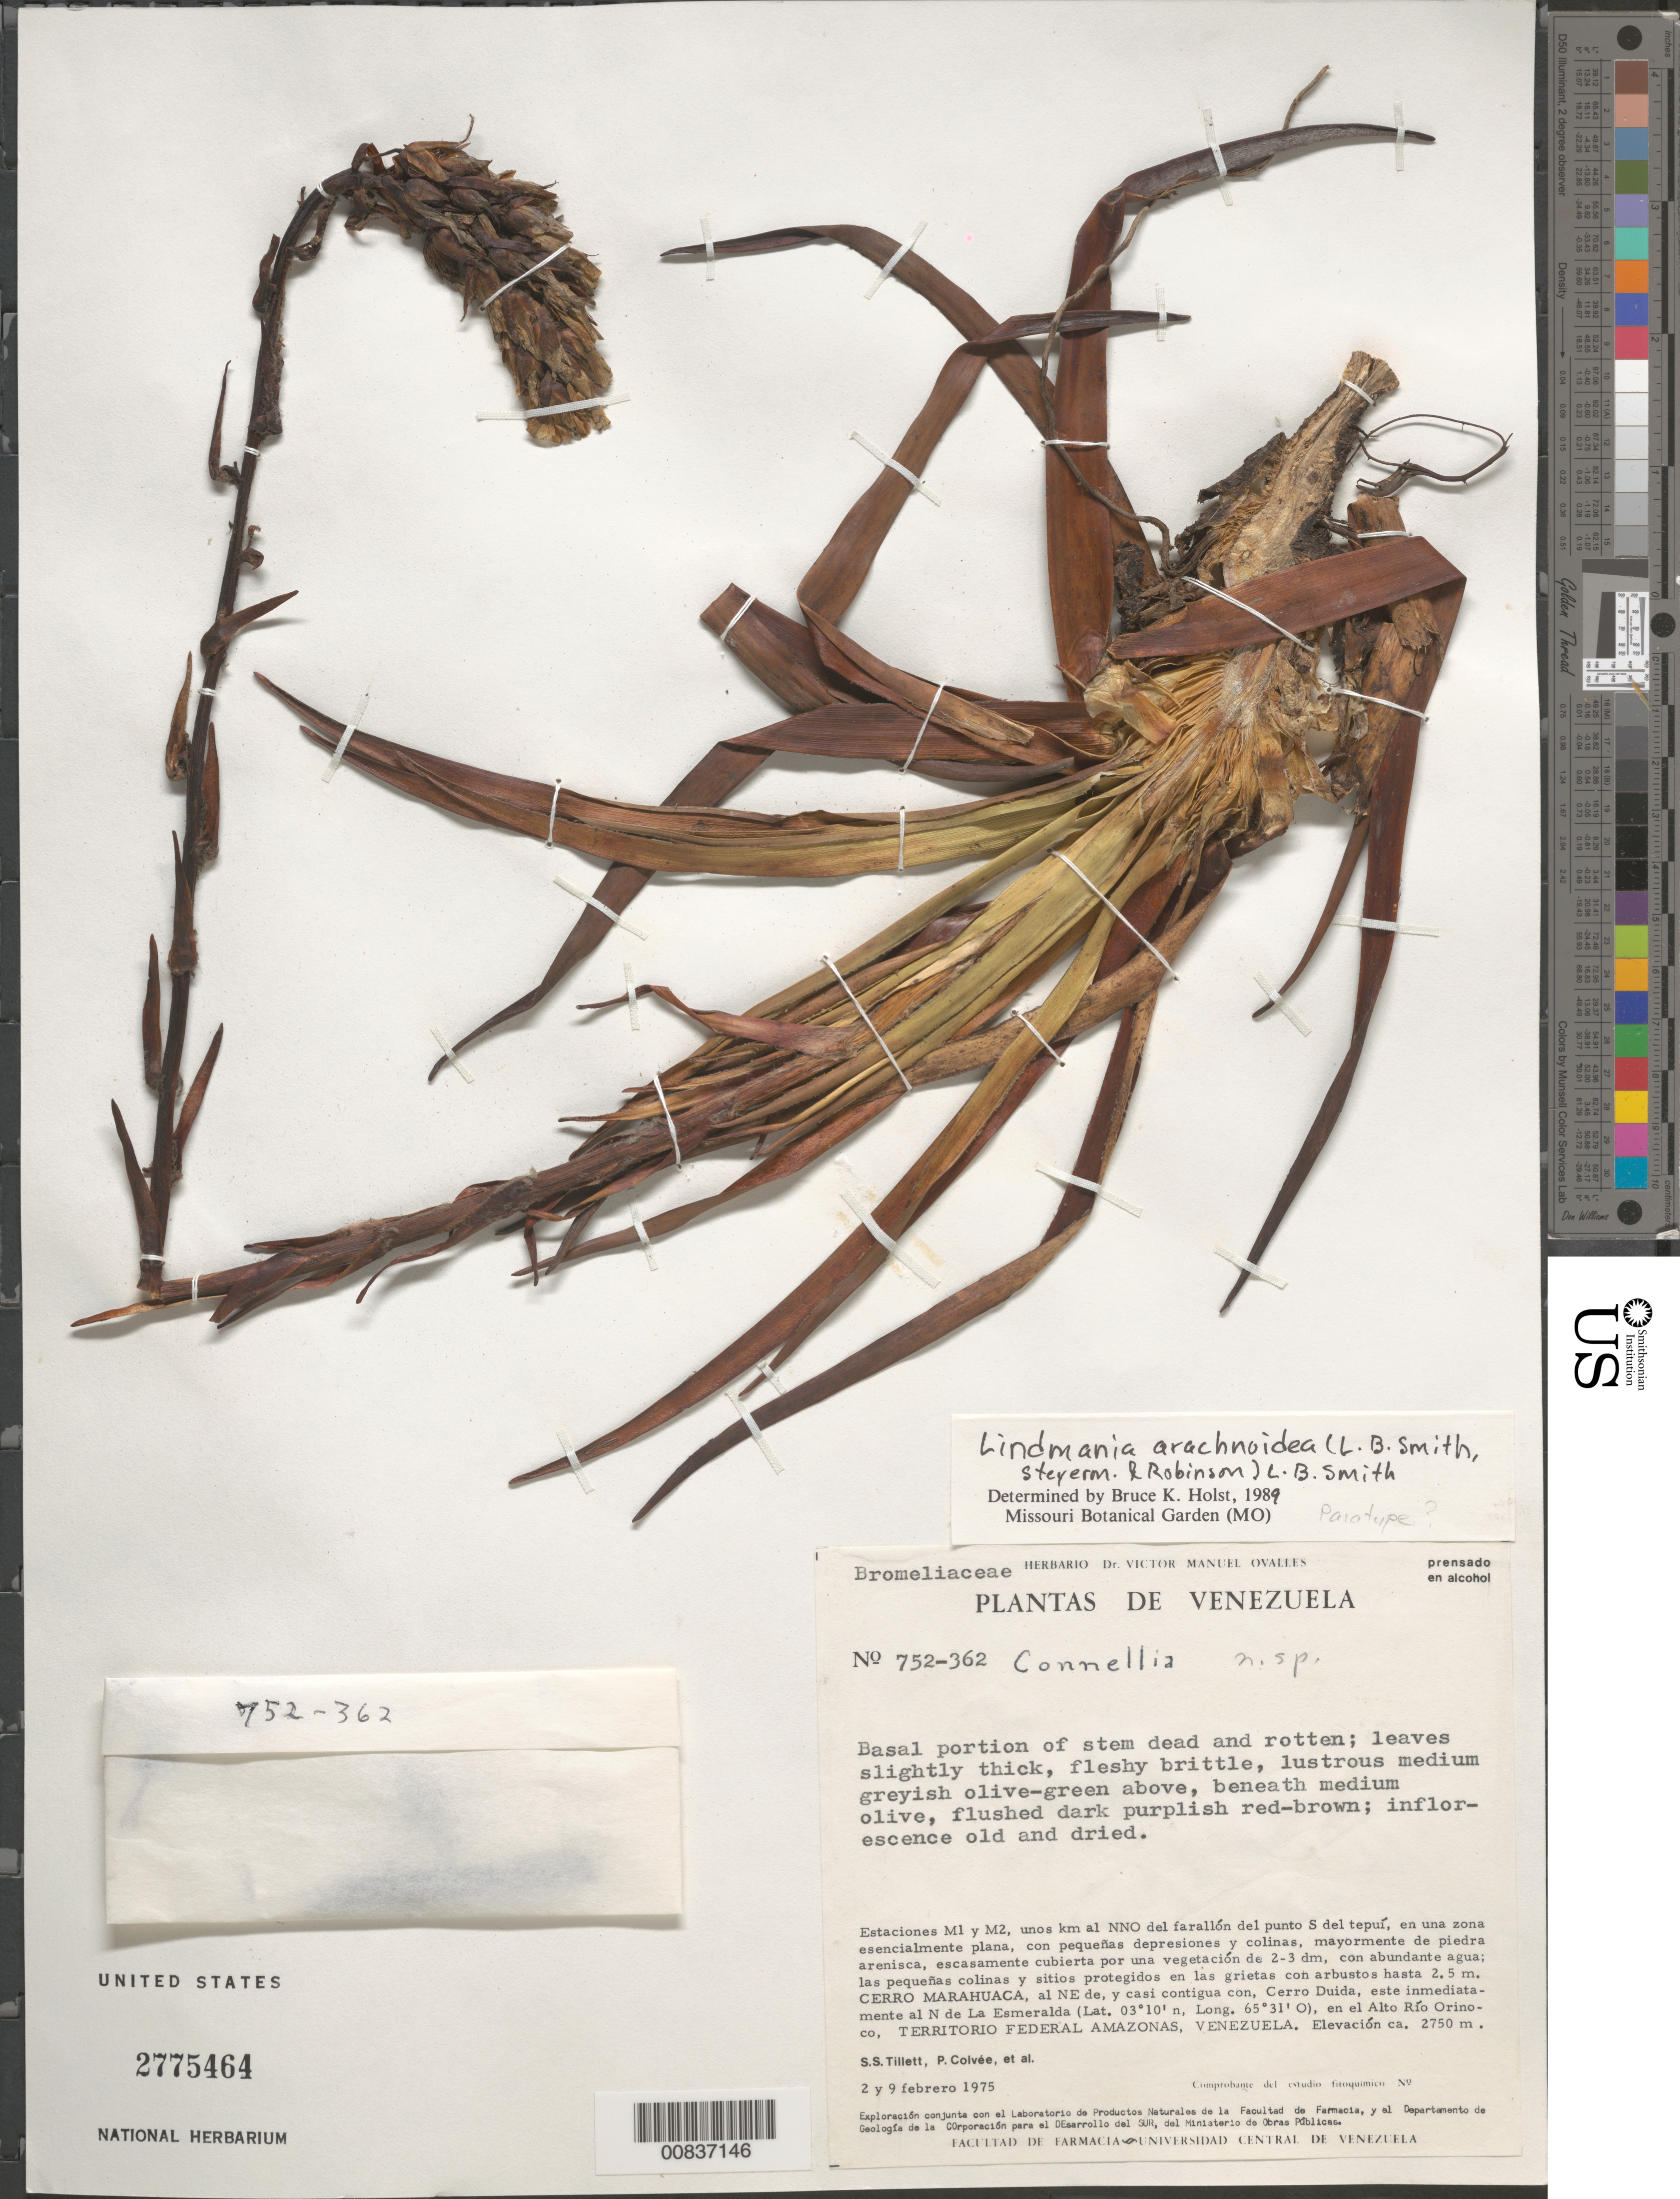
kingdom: Plantae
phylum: Tracheophyta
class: Liliopsida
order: Poales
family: Bromeliaceae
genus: Lindmania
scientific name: Lindmania arachnoidea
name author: (L.B. Sm. et al.) L.B. Sm.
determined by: Holst, Bruce K.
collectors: S. S. Tillett et al.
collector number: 752 362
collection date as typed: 2-Feb-75 to 9-Feb-75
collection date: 1975-02-02/1975-02-09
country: Venezuela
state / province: Amazonas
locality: Cerro Duida, este inmediatamente al N de La Esmeralda, en el Alto Río Orinoco, Estaciones M1 y M2, unos km al NNO del farllon del punto S del tepuí; Cerro Marahuaca, al NE de, y casi contigua con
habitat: Knoll; zona esencialmente plana, con pequeños depresiones y colinas, mayormente de piedra arenisca, escasamente cubierta por una vegetación de…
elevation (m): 2750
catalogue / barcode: US 2775464